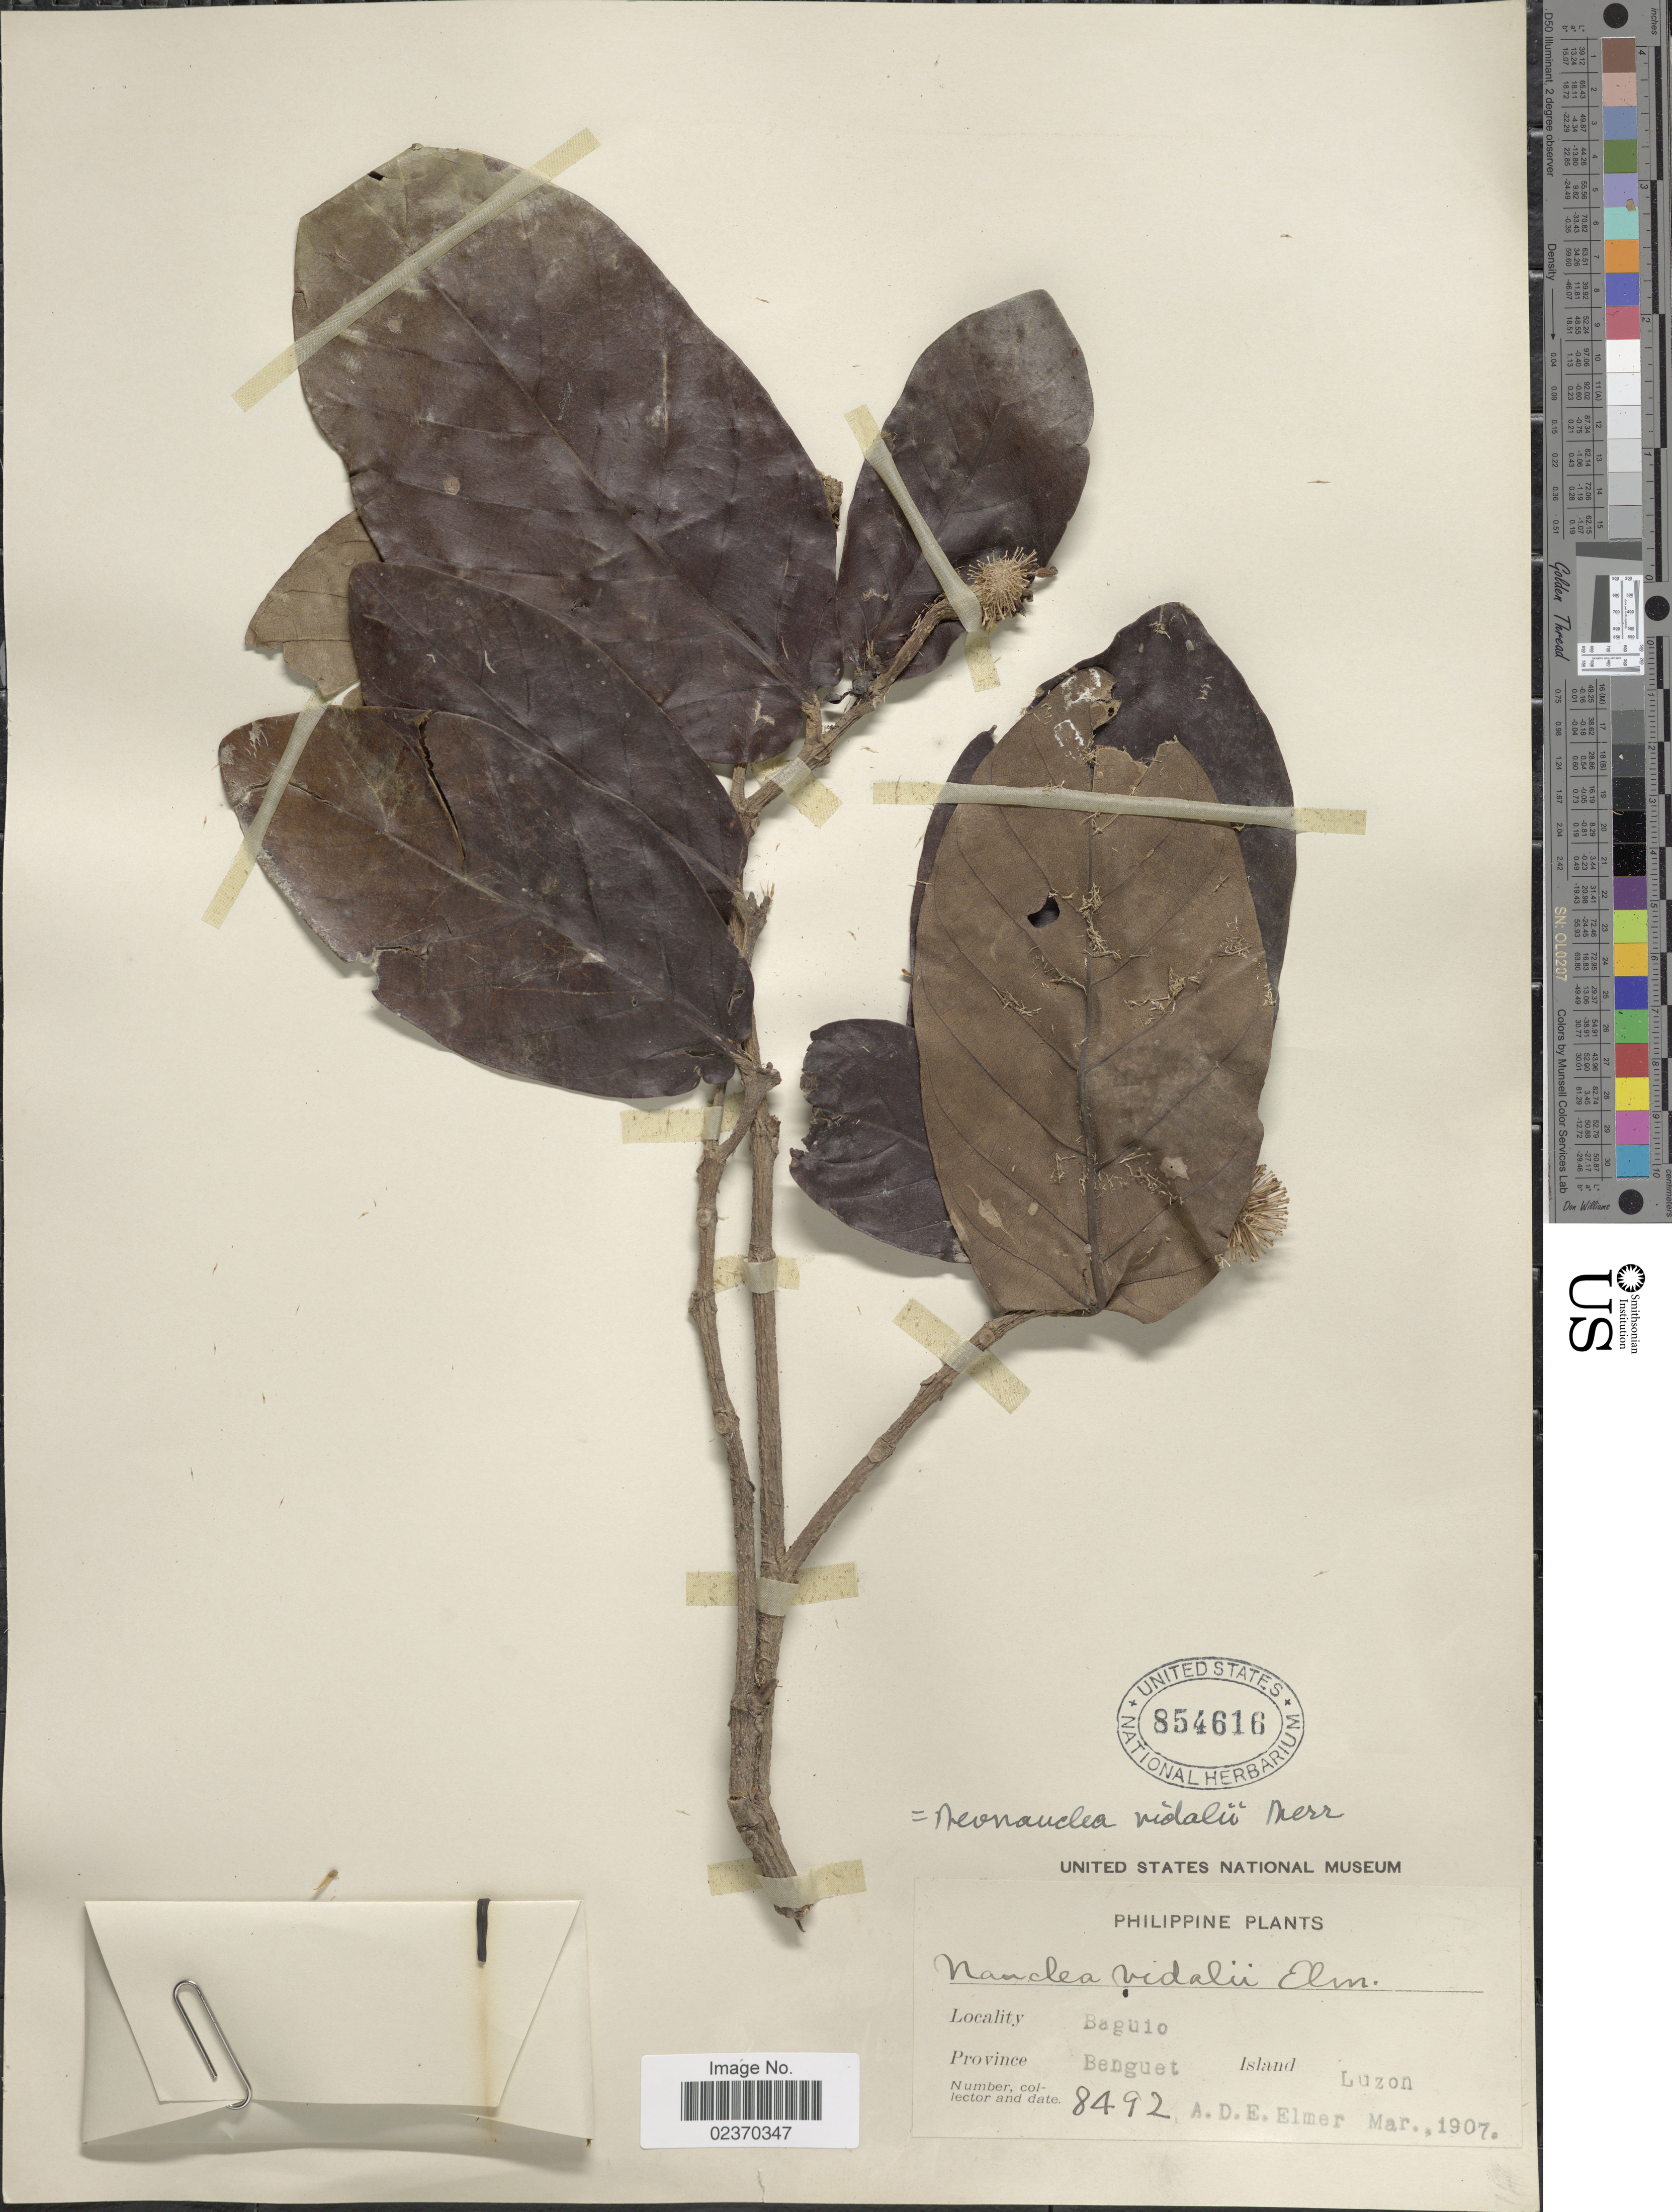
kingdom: Plantae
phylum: Tracheophyta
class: Magnoliopsida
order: Gentianales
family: Rubiaceae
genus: Neonauclea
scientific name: Neonauclea vidalii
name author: (Elmer) Merr.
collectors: A. D. E. Elmer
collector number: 8492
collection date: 1907-03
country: Philippines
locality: Baguio, Province Benguet, Island Luzon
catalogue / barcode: US 854616